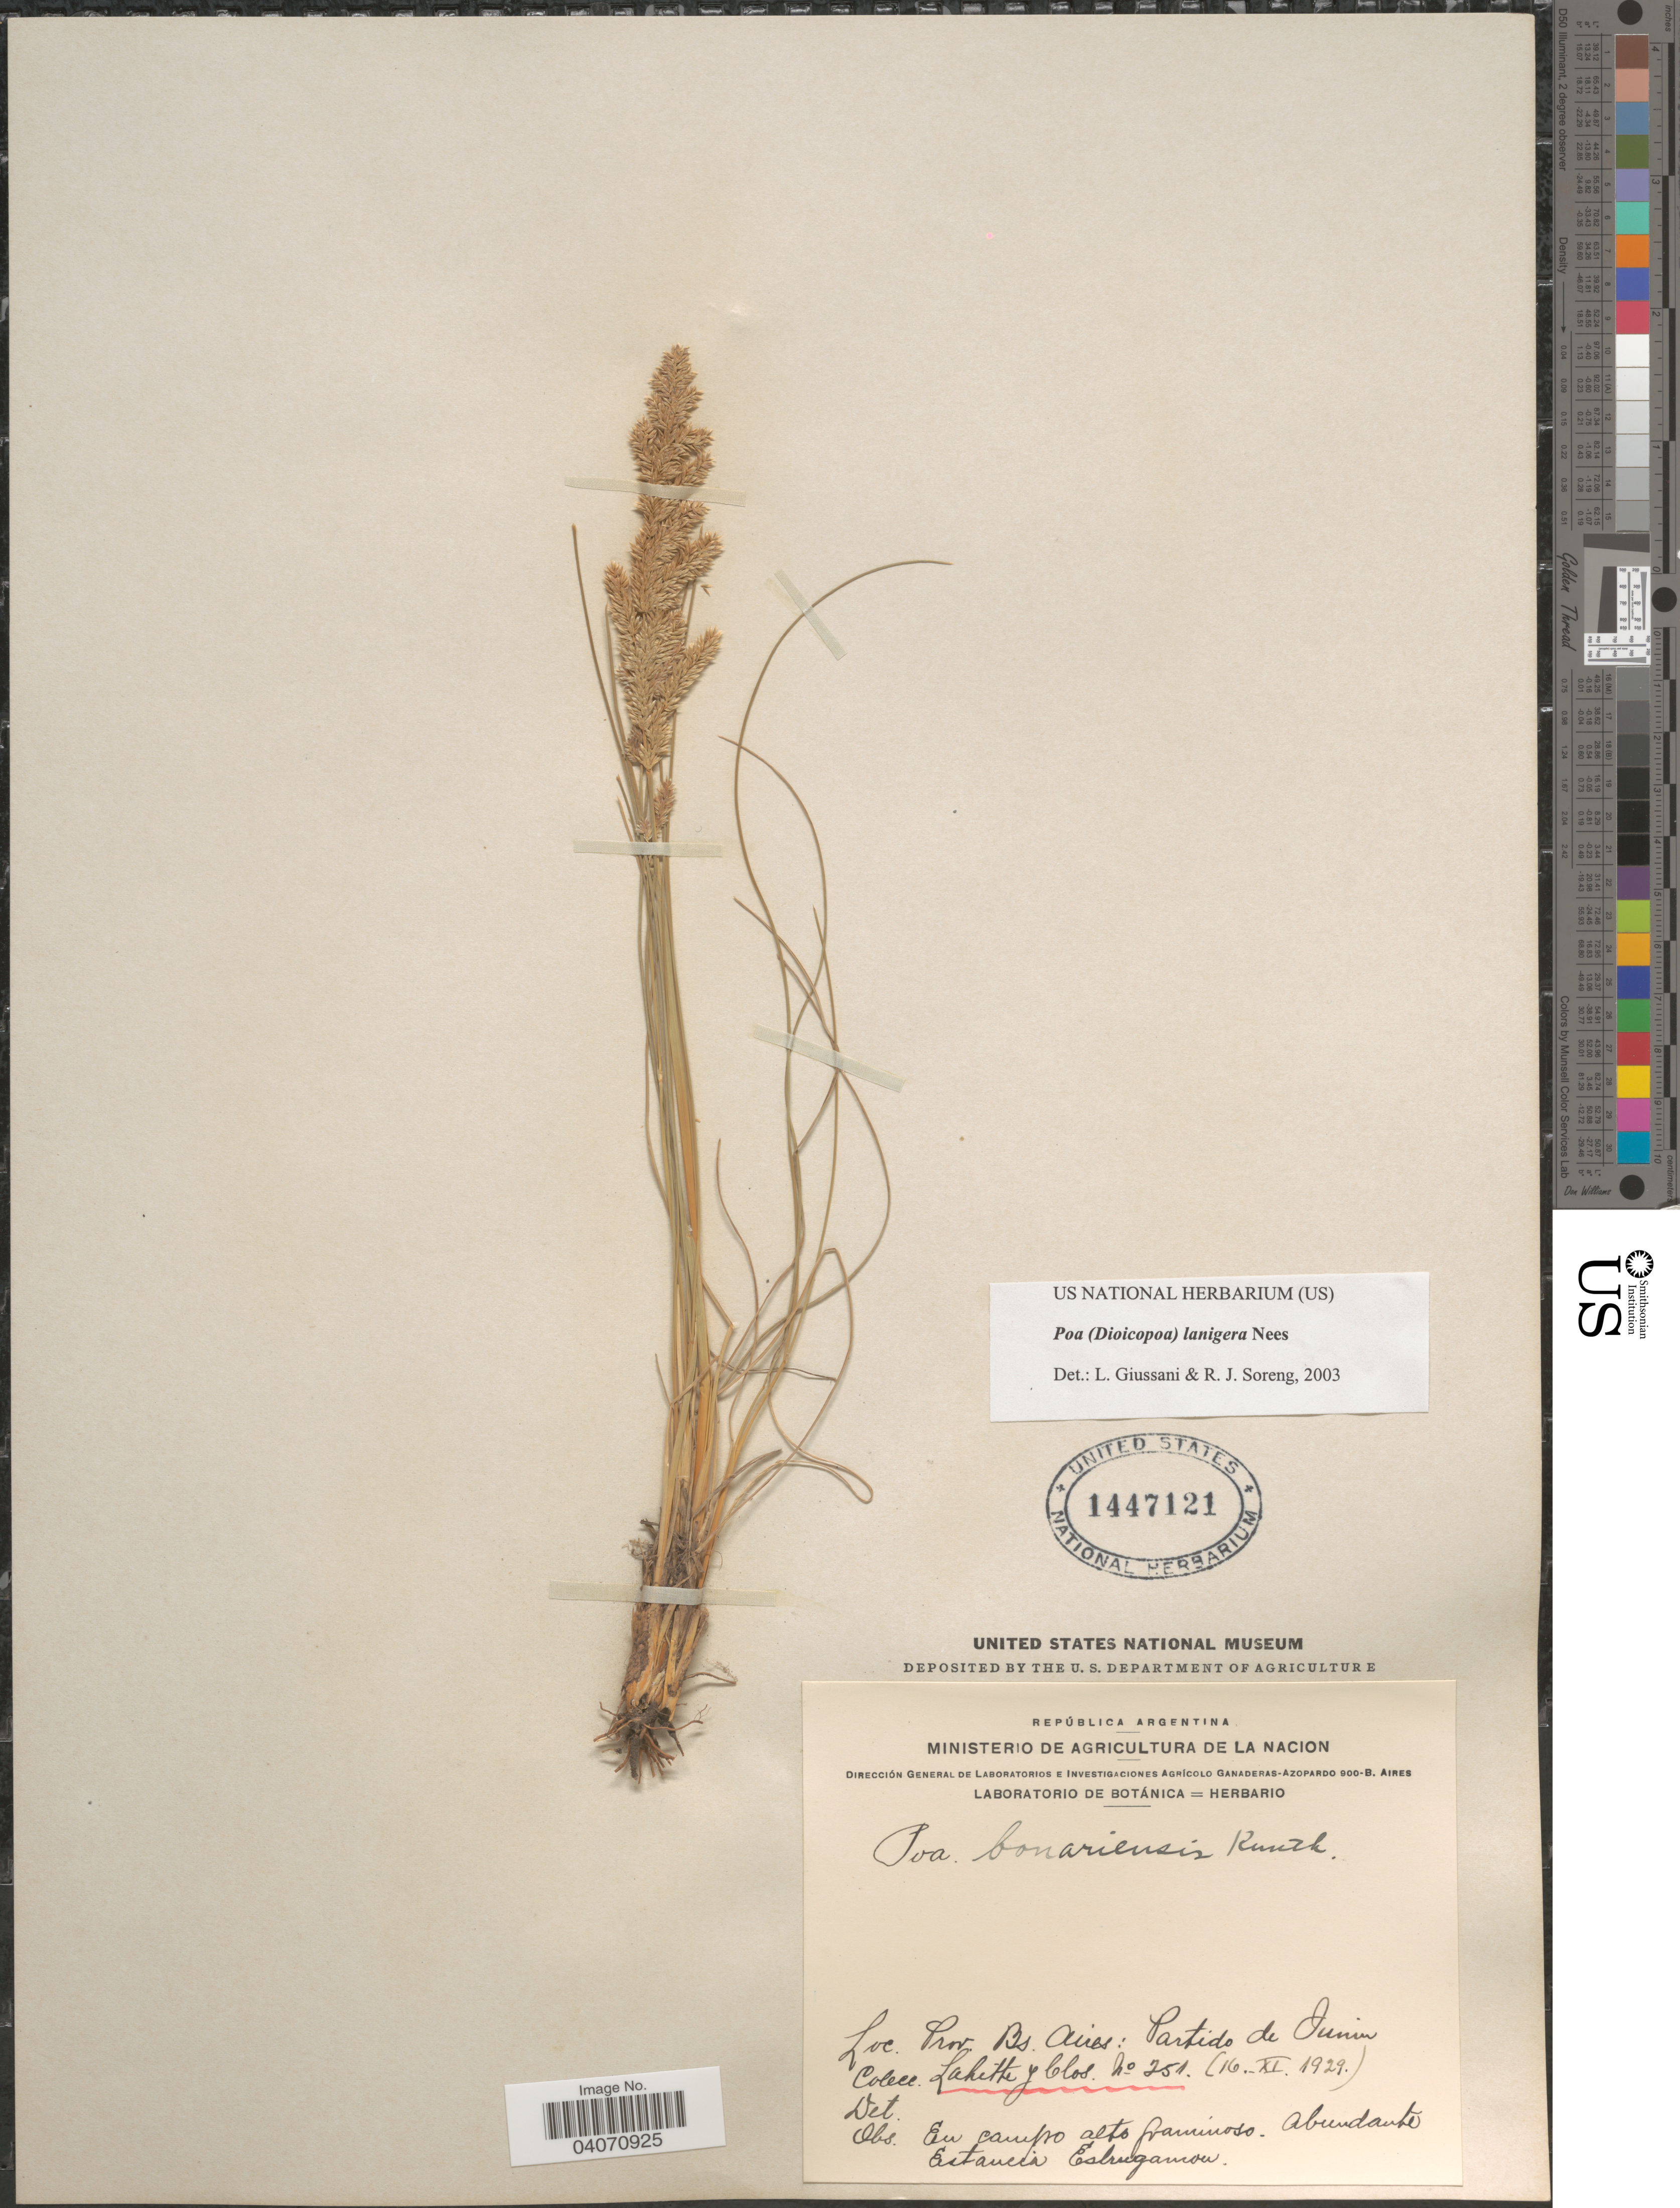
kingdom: Plantae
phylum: Tracheophyta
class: Liliopsida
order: Poales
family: Poaceae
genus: Poa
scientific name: Poa lanigera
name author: Nees in Mart.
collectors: -. Lahitte & Clos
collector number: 251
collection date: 1929-11-16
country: Argentina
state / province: Buenos Aires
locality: Partido de Junin.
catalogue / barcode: US 1447121